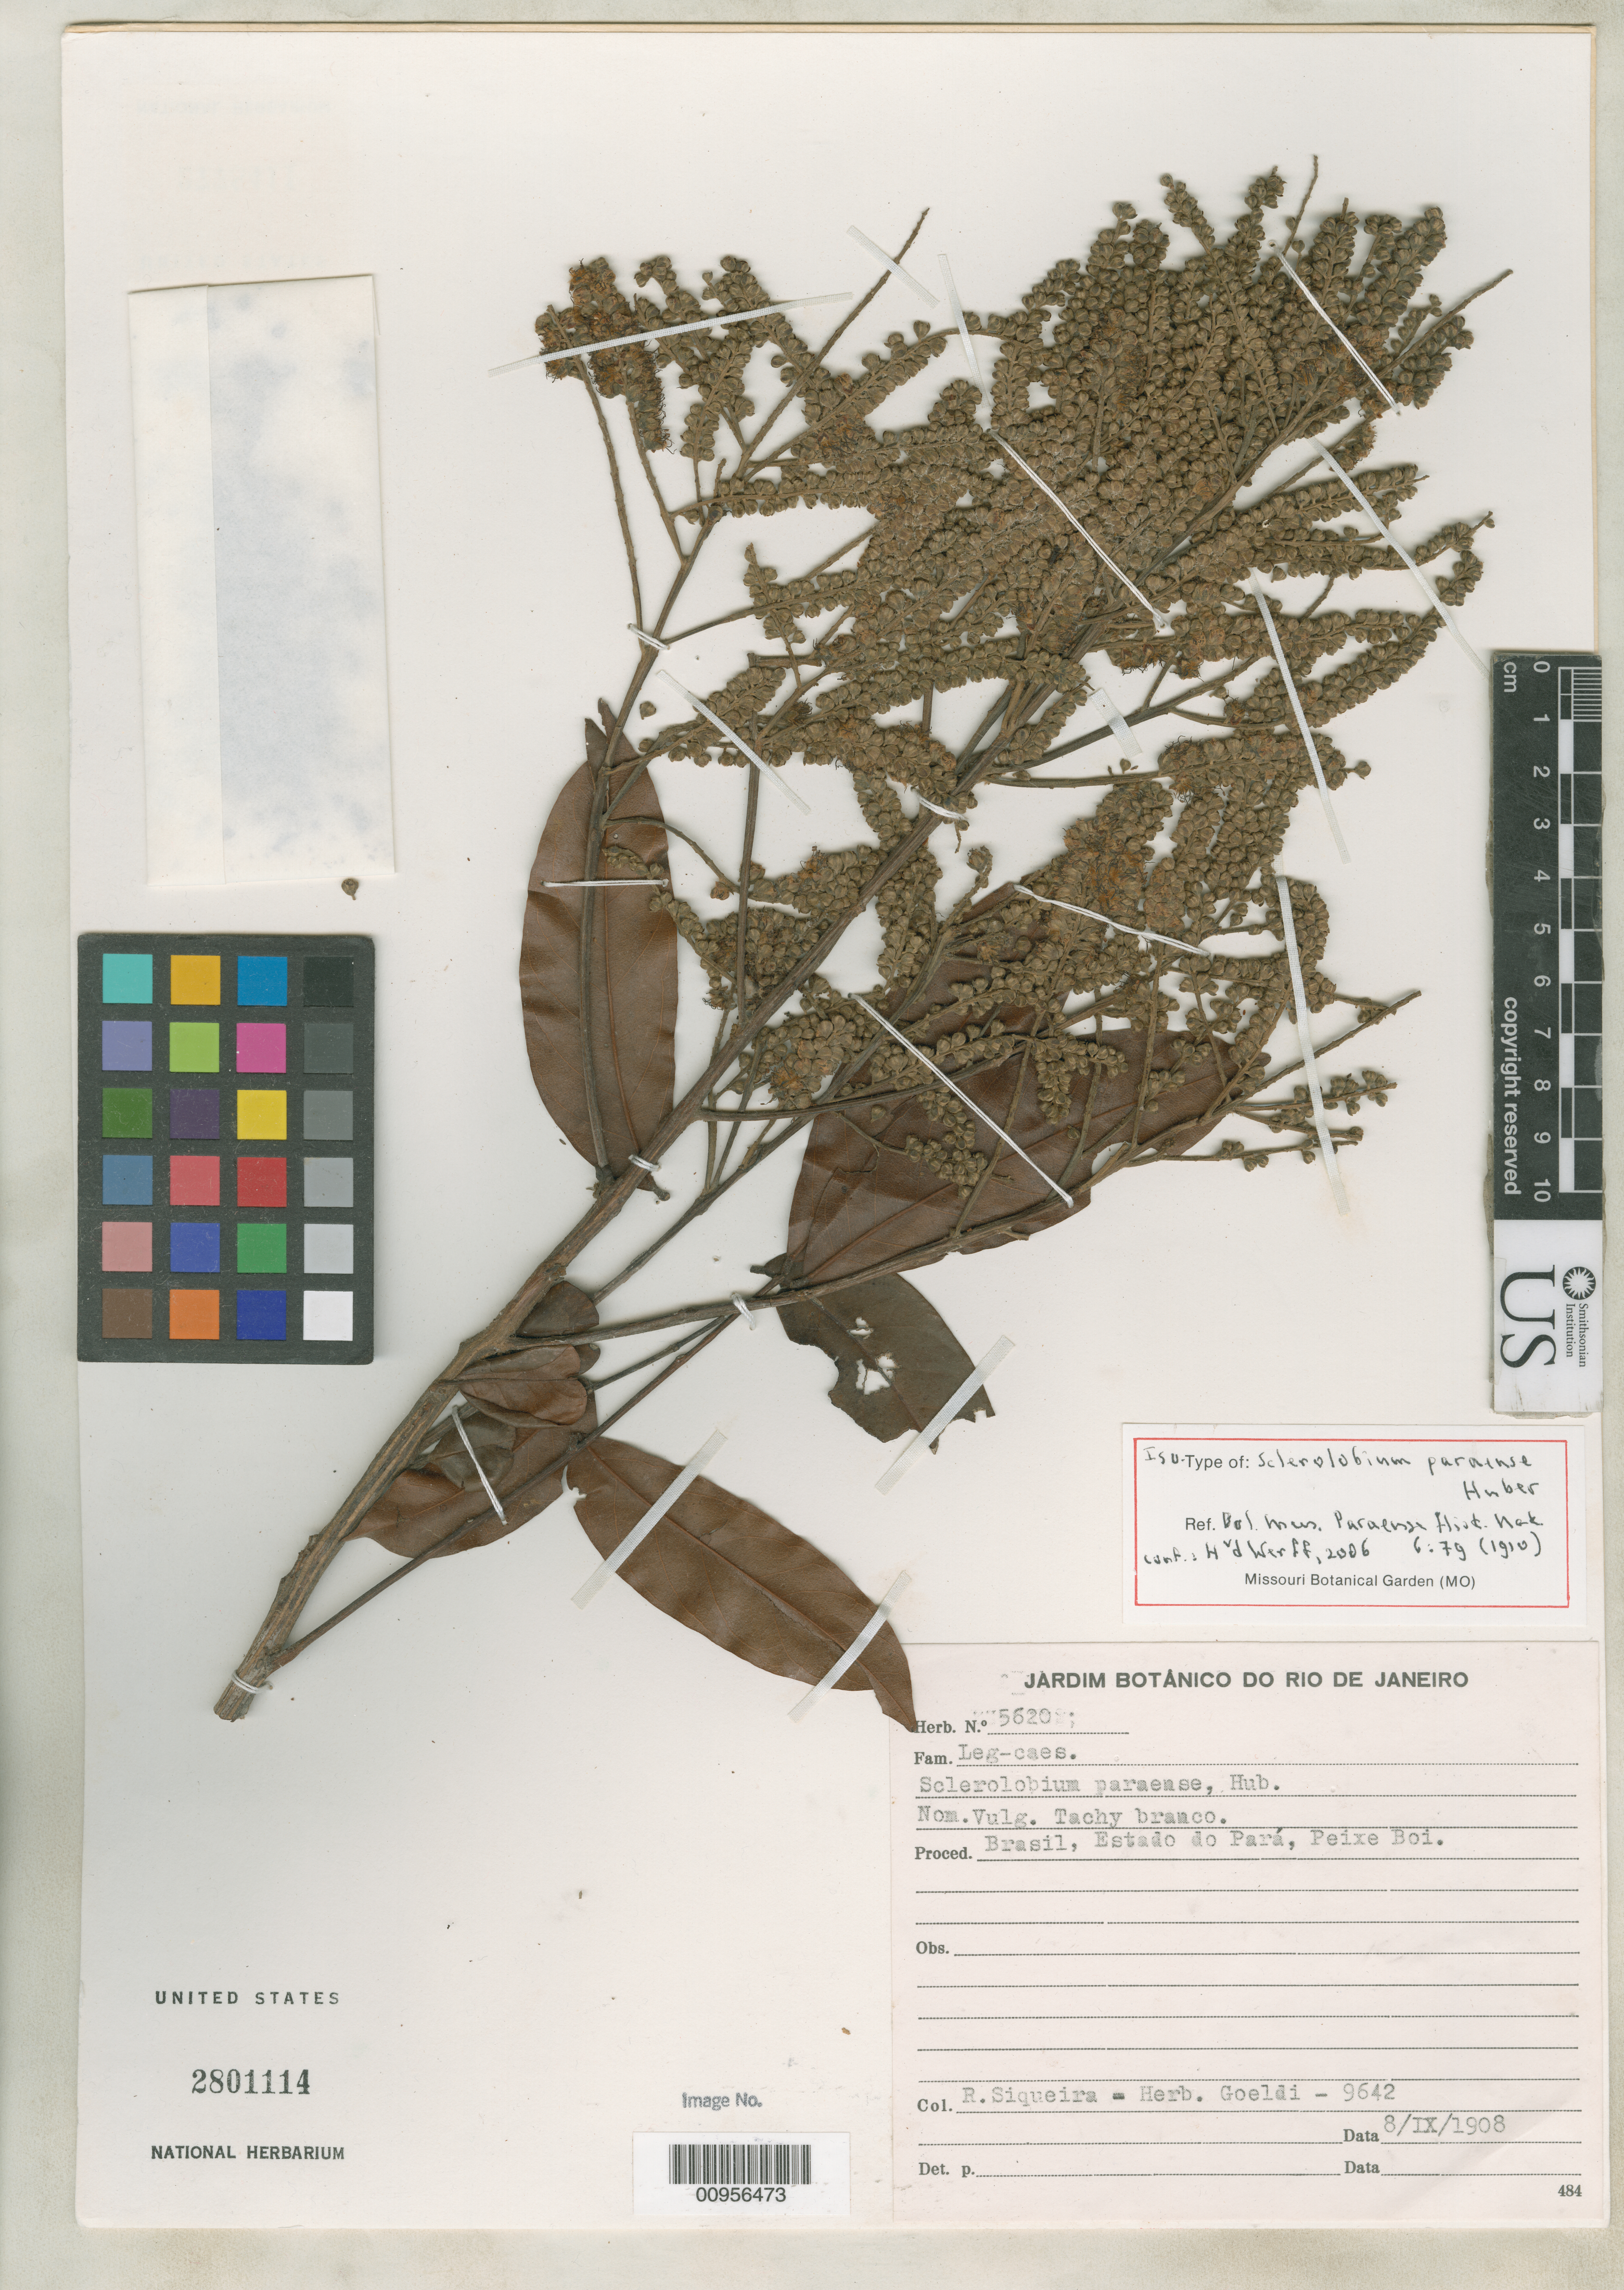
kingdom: Plantae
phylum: Tracheophyta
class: Magnoliopsida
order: Fabales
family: Fabaceae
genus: Sclerolobium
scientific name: Sclerolobium paraense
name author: Huber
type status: Isotype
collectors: R. Sigueira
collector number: Herb. Goeldi 9642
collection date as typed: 08 Sep 1908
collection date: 1908-09-08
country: Brazil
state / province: Pará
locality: Brasil, Estado do Pará, Peixe Boi.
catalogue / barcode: US 2801114